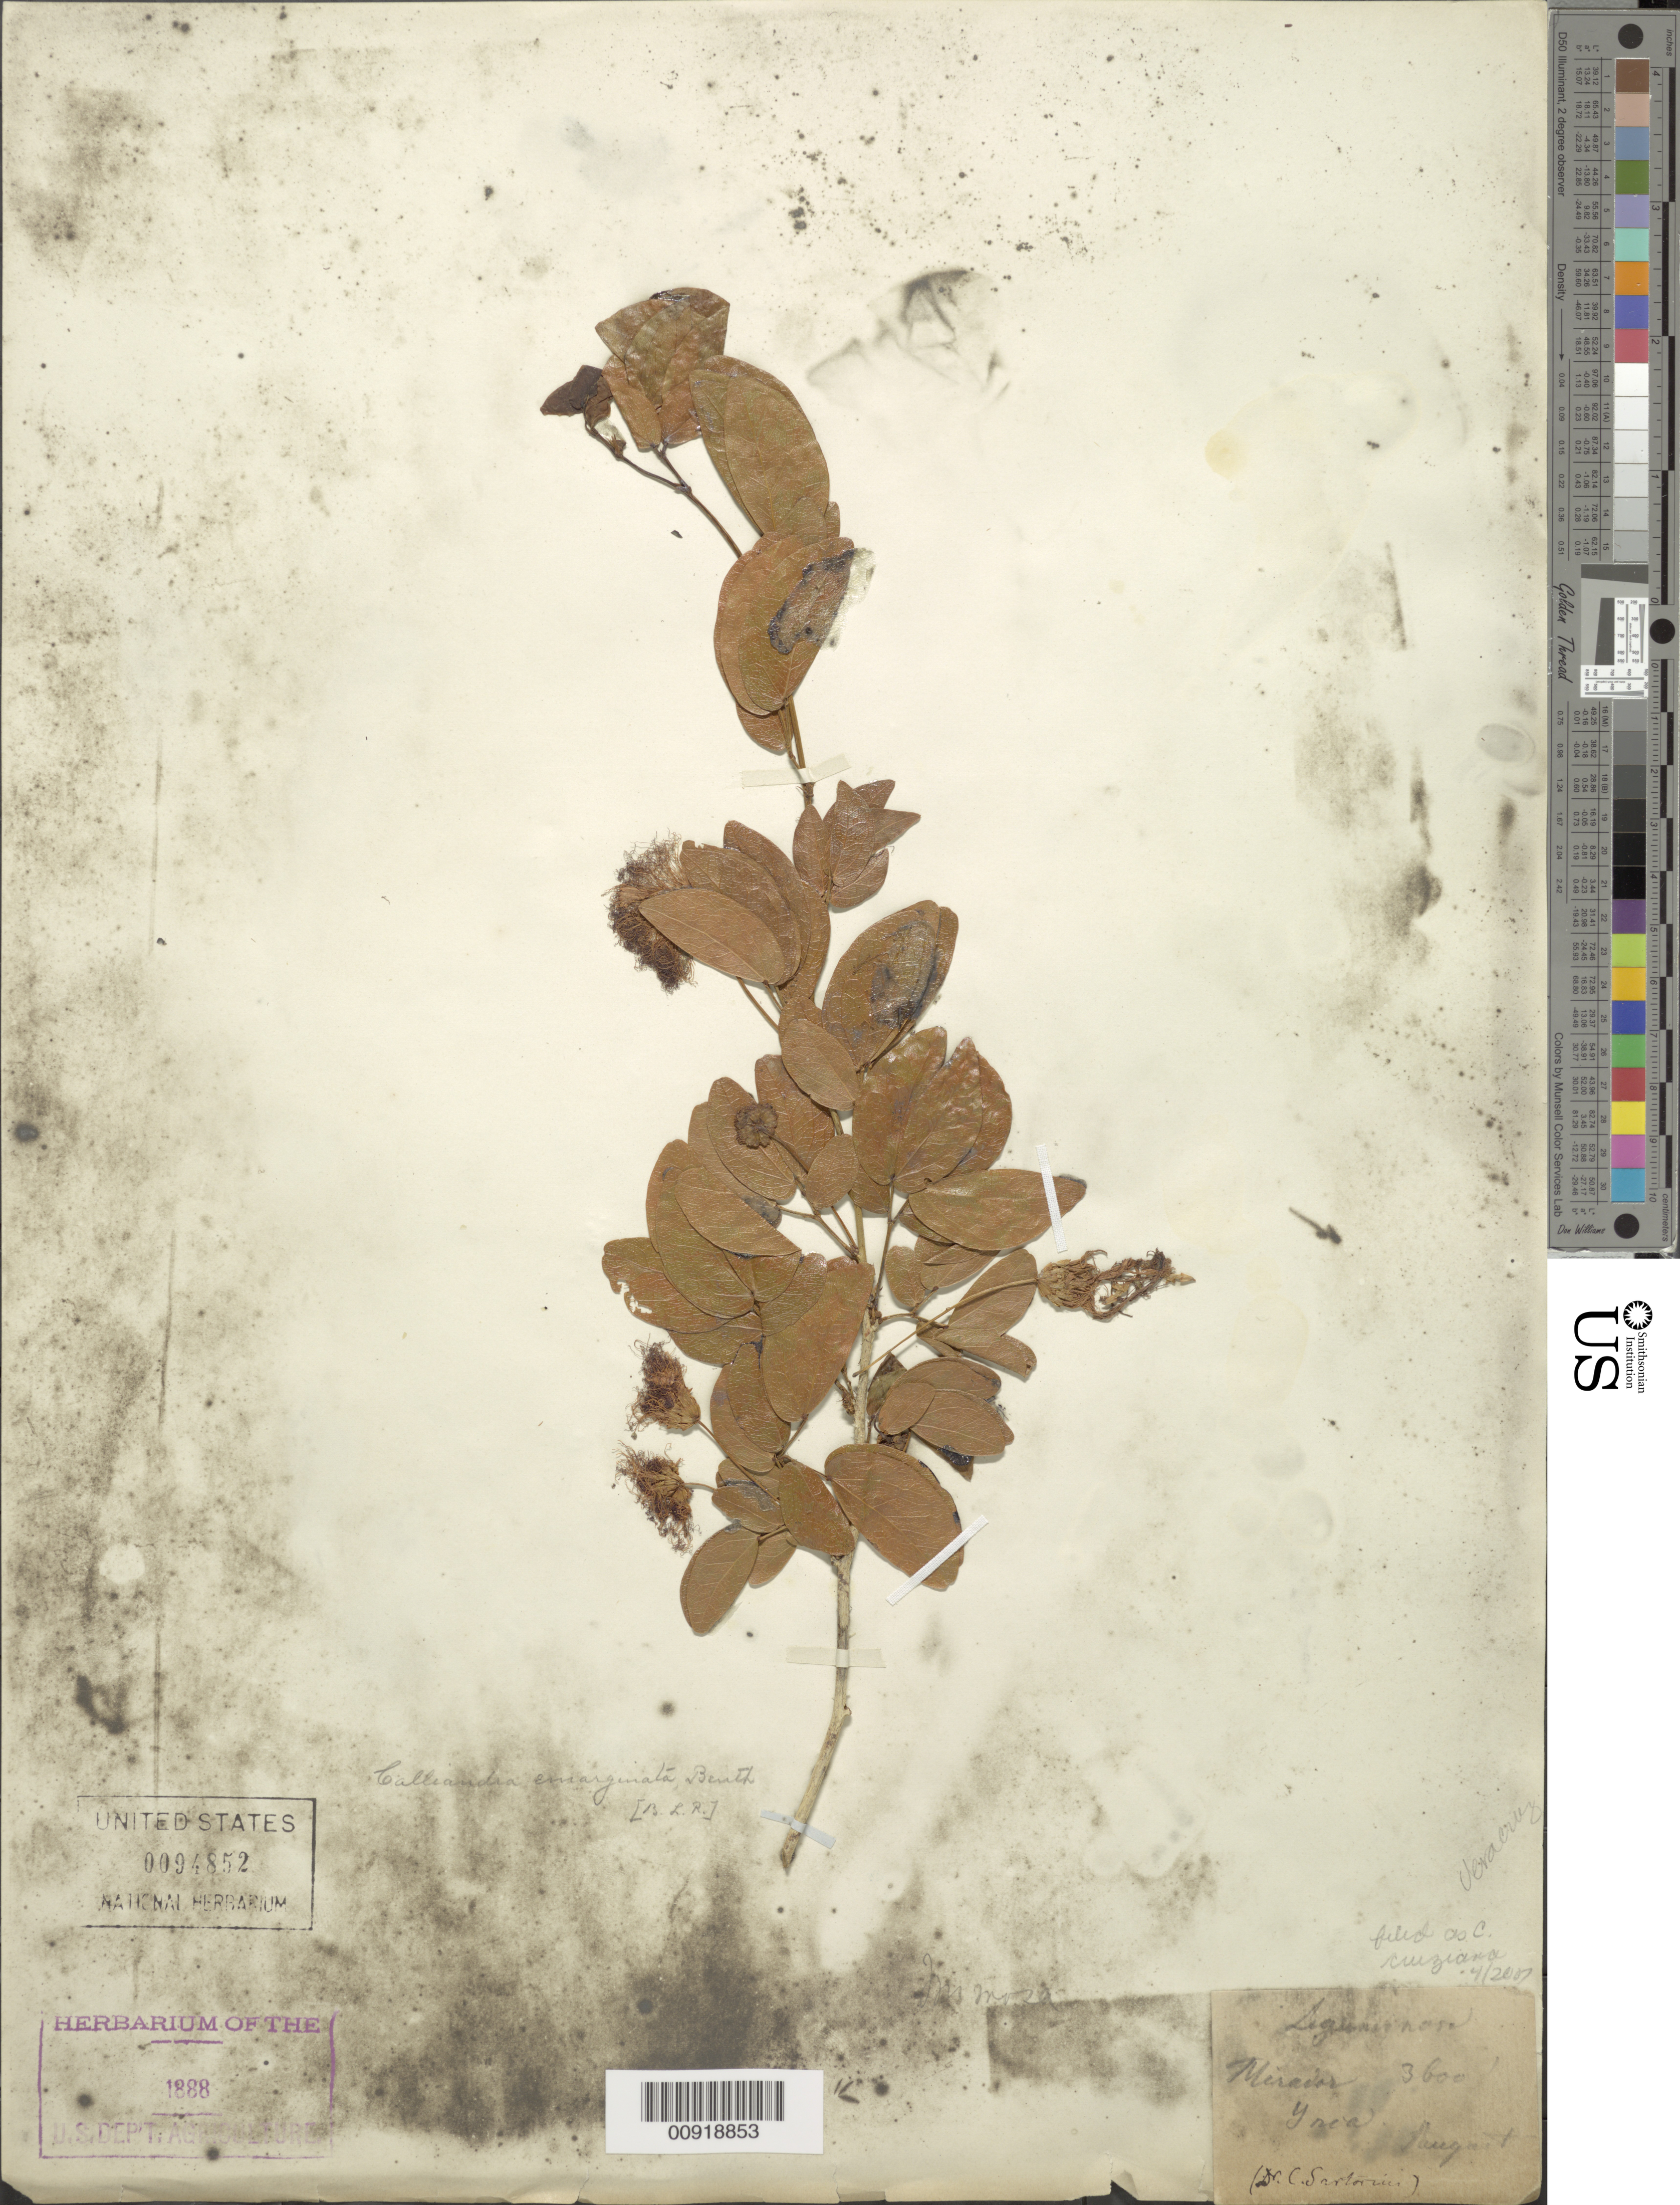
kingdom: Plantae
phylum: Tracheophyta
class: Magnoliopsida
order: Fabales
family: Fabaceae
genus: Calliandra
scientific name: Calliandra cruziana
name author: (Britton) Standl.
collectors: C. Sartorius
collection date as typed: Aug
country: Mexico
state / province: Veracruz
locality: Mirador.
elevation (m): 1097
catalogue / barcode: US 94852